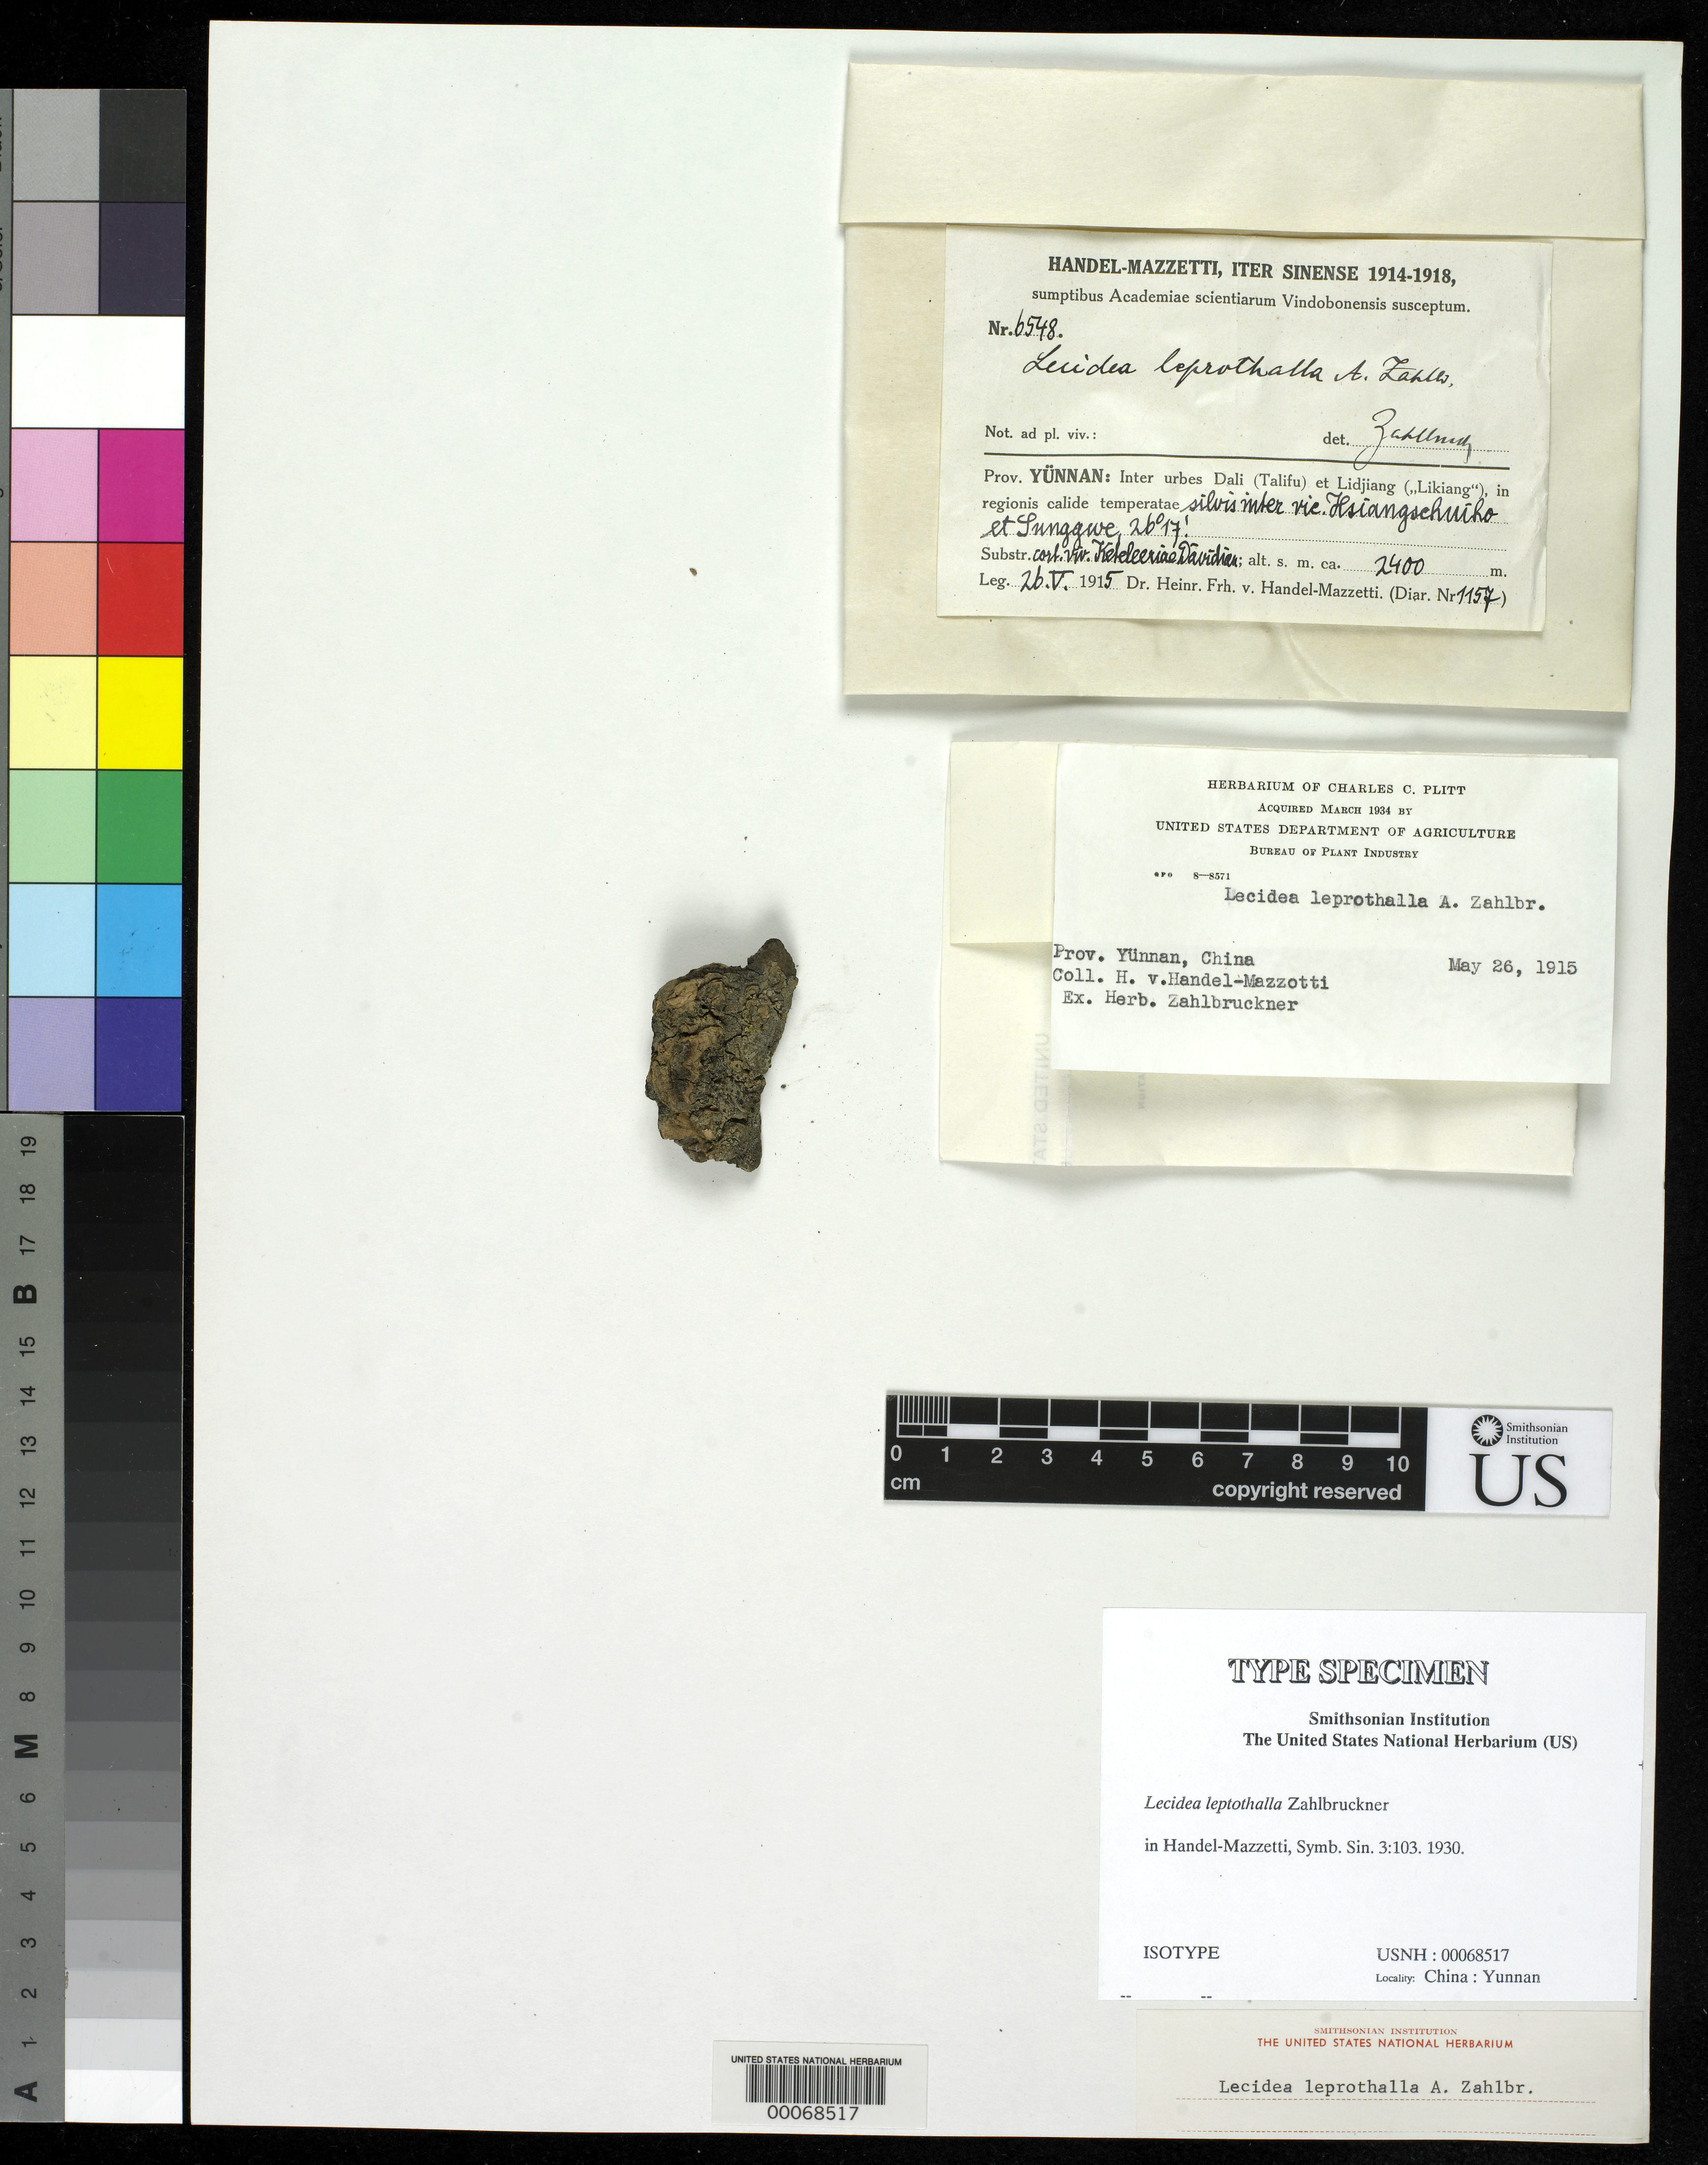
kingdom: Fungi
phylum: Ascomycota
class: Lecanoromycetes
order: Lecideales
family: Lecideaceae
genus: Lecidea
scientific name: Lecidea leptothalla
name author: Zahlbr. in Hand.-Mazz.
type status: Isotype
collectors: H. Handel-Mazzetti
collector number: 6548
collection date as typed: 26 May 1915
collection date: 1915-05-26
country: China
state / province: Yunnan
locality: Dali (Talifu) et Lidjiang. [Dali (Talifu) and Lidjiang.]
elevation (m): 2400